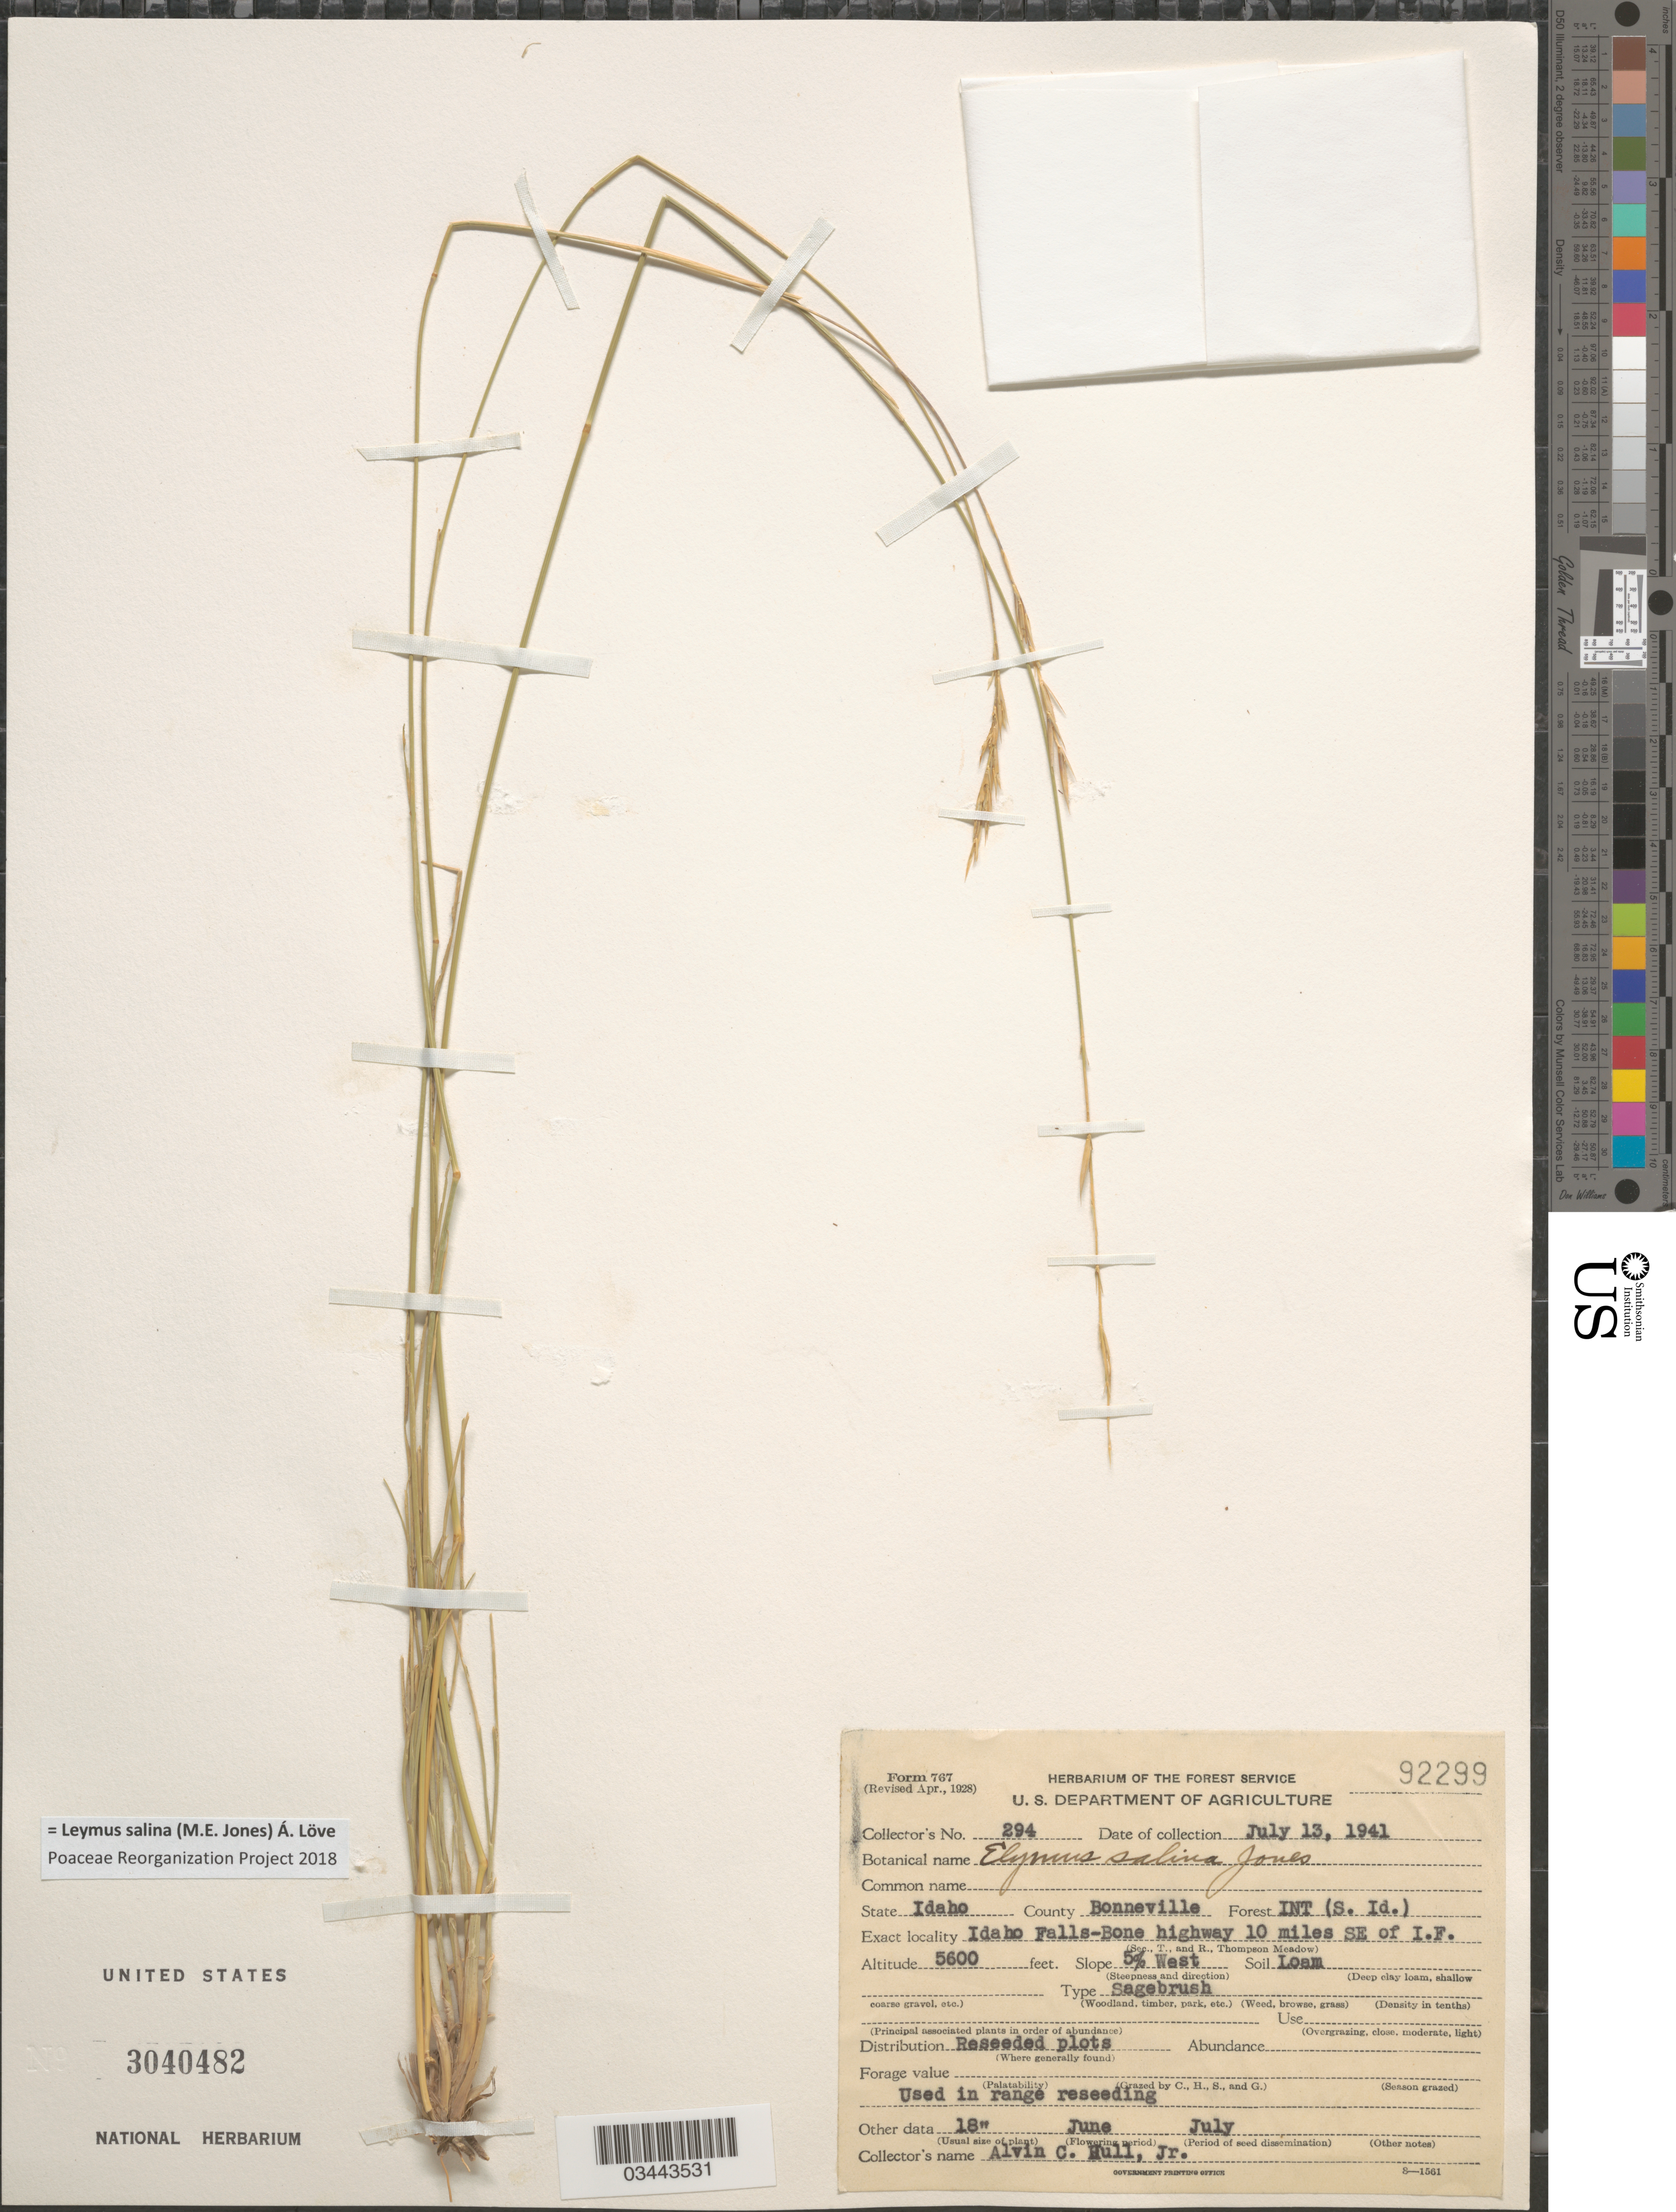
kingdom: Plantae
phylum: Tracheophyta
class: Liliopsida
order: Poales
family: Poaceae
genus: Leymus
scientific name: Leymus salina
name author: (M.E. Jones) Á. Löve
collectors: A. Hull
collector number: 294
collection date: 1941-07-13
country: United States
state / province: Idaho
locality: County Bonneville. Forest INT (S. Id.). Idaho Falls-Bone highway 10 miles SE of I.F.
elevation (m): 1707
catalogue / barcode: US 3040482